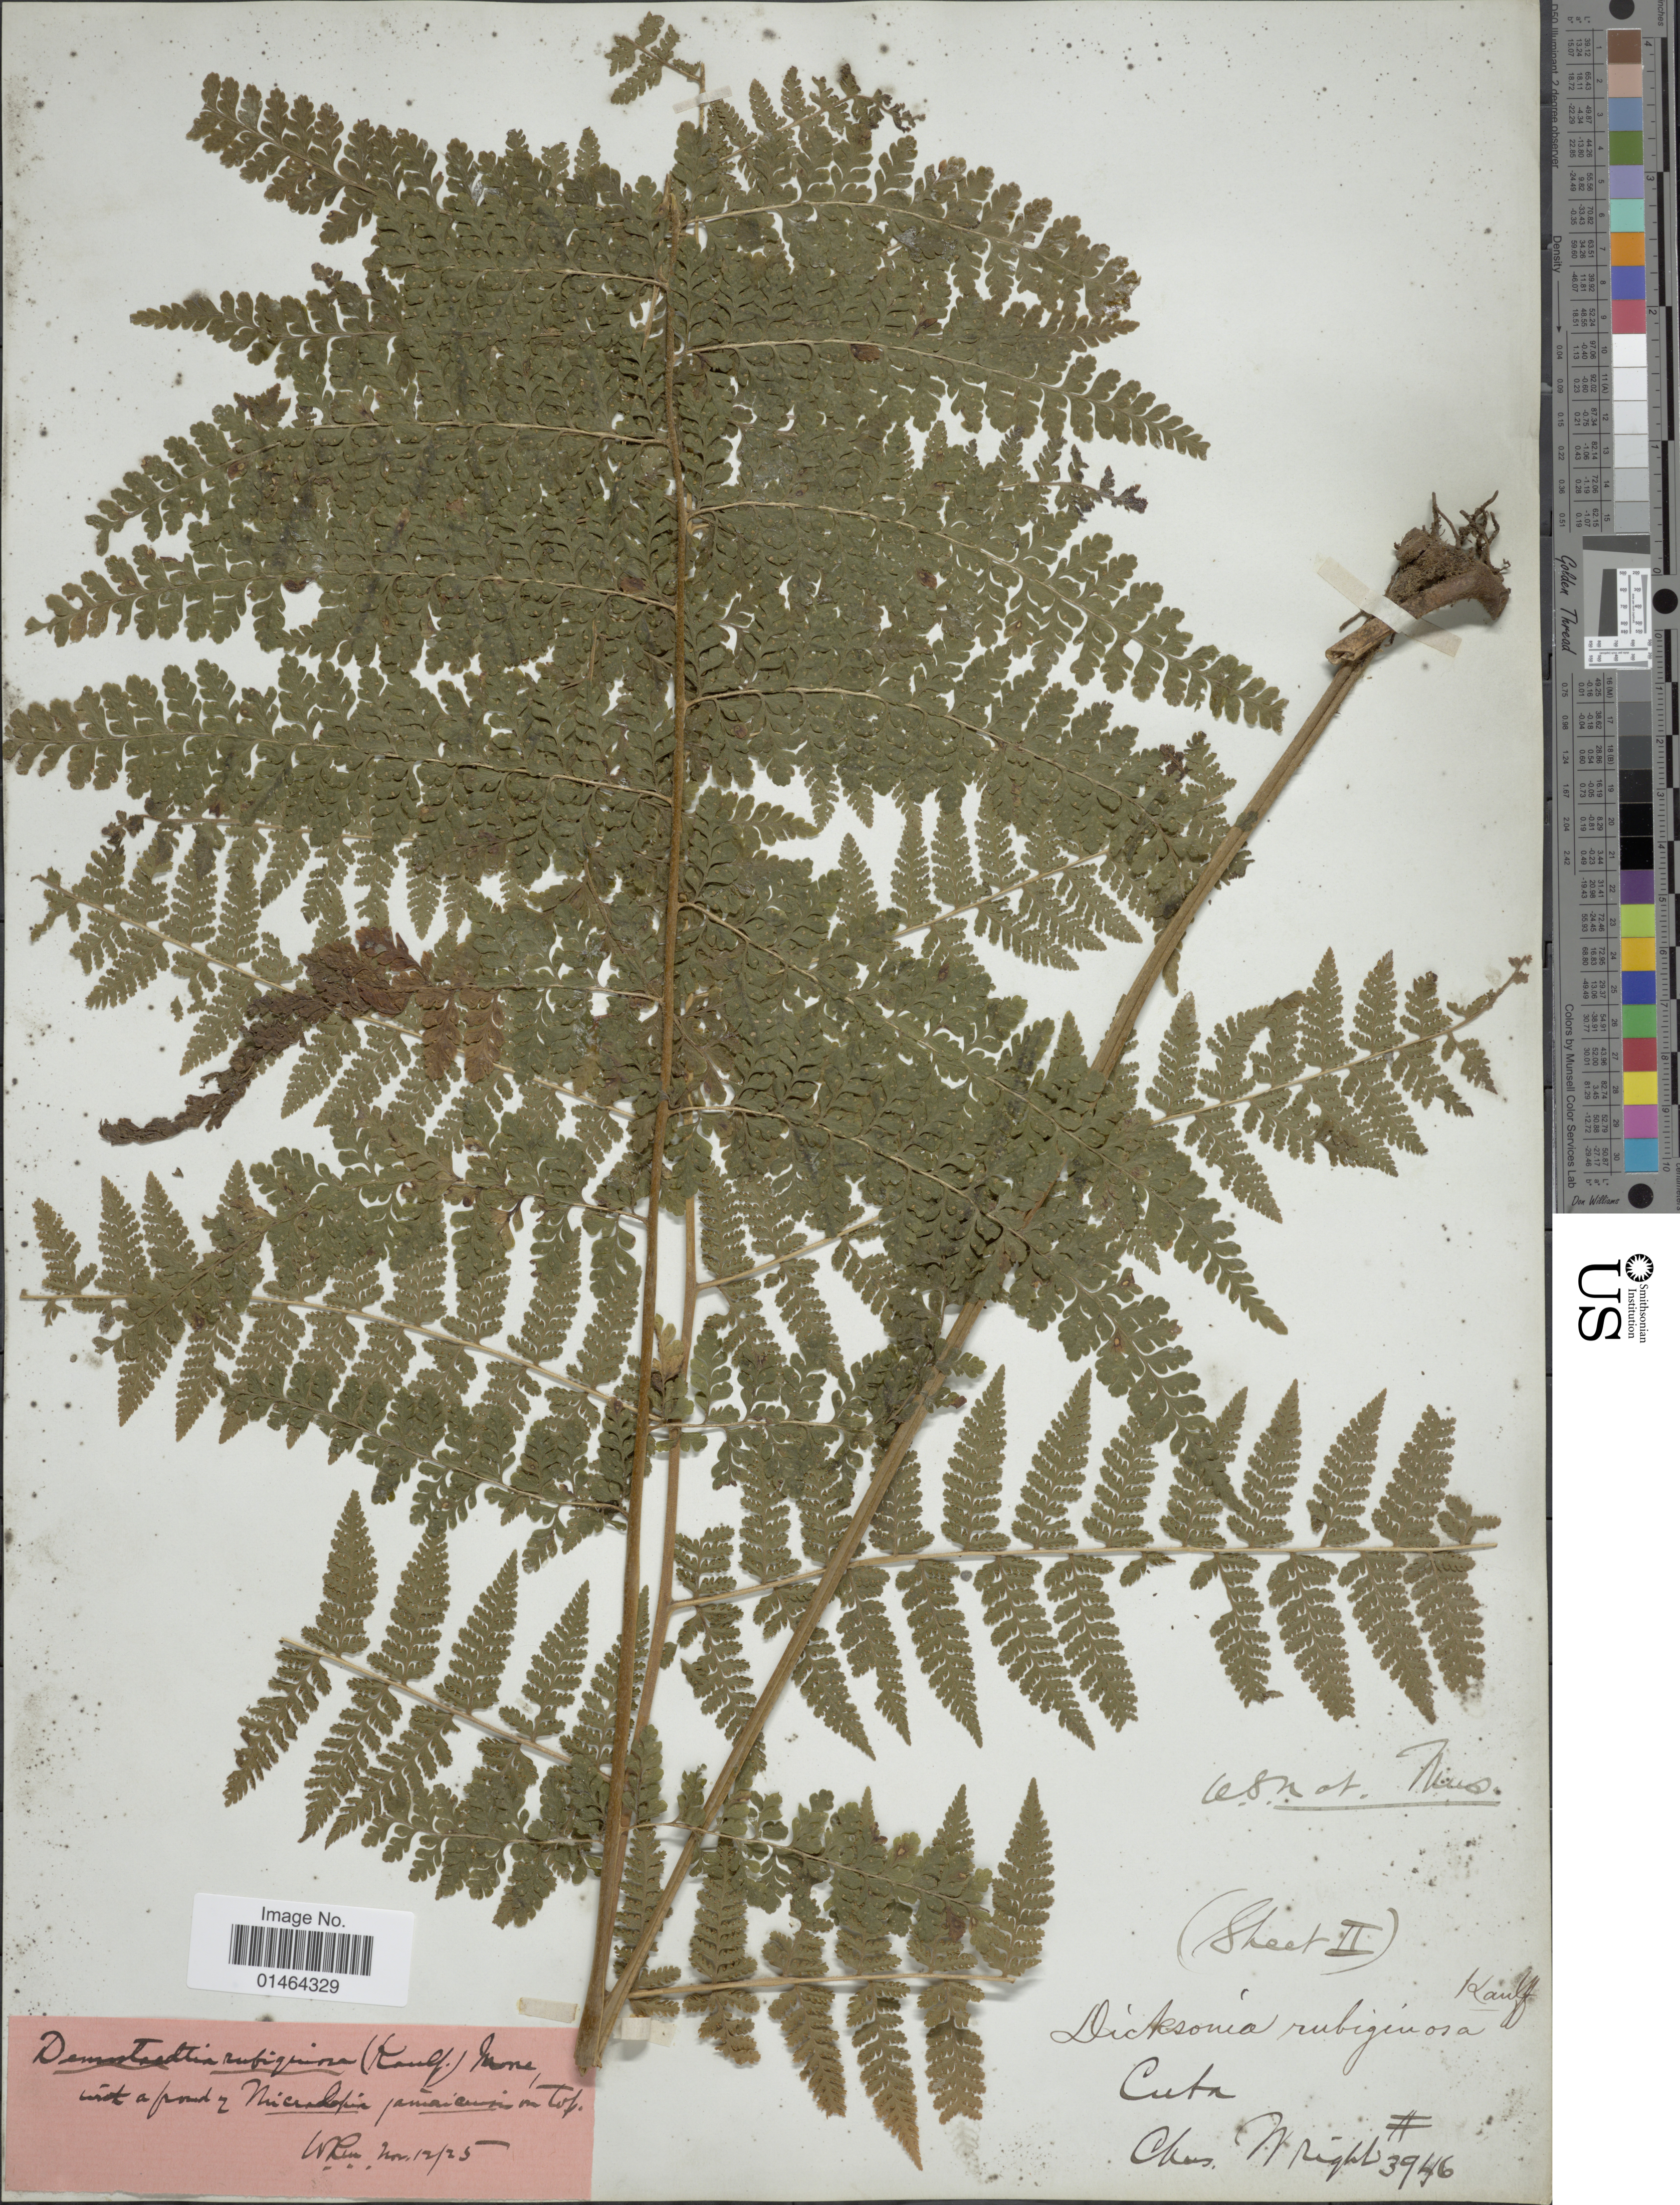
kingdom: Plantae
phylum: Tracheophyta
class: Polypodiopsida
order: Polypodiales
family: Dennstaedtiaceae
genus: Dennstaedtia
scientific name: Dennstaedtia cicutaria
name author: (Sw.) T. Moore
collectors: C. Wright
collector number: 3946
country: Cuba